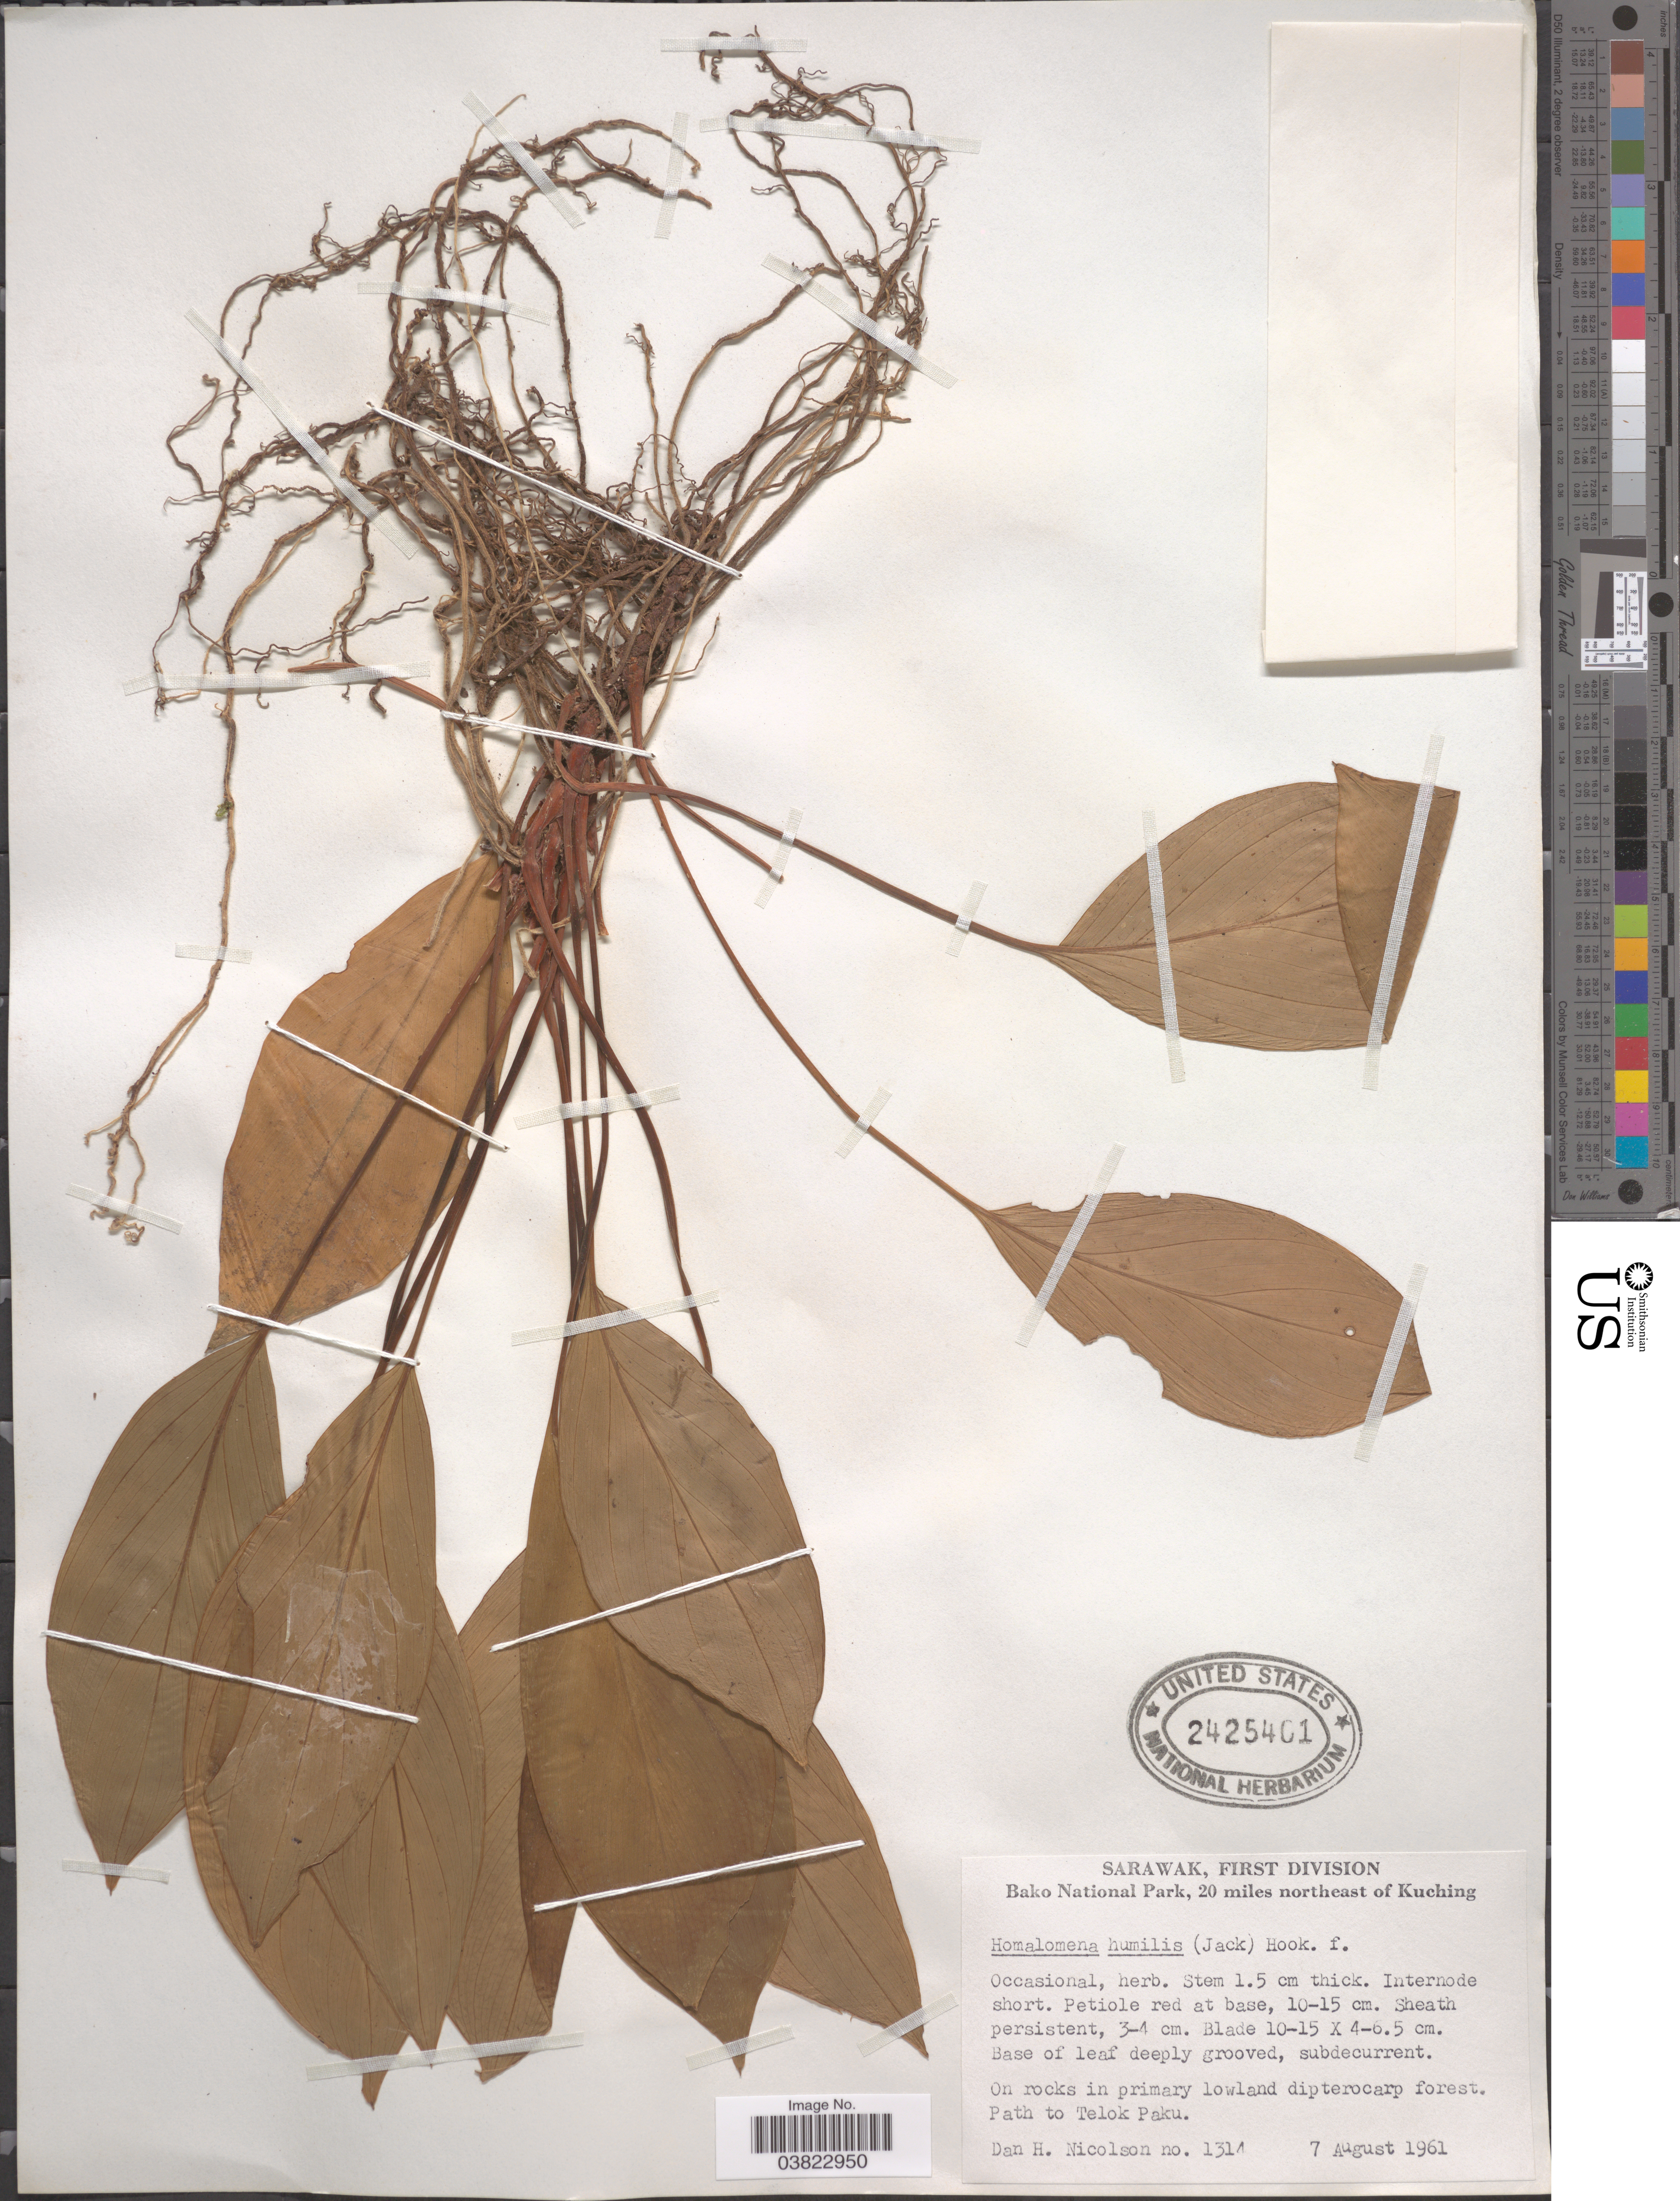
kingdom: Plantae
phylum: Tracheophyta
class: Liliopsida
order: Alismatales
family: Araceae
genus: Homalomena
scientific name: Homalomena humilis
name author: (Jack) Hook. f.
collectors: D. H. Nicolson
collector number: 1314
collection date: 1961-08-07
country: Malaysia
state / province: Sarawak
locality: First Division. Bako National Park, 20 miles northeast of Kuching. Path to Telok Paku.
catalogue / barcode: US 2425401